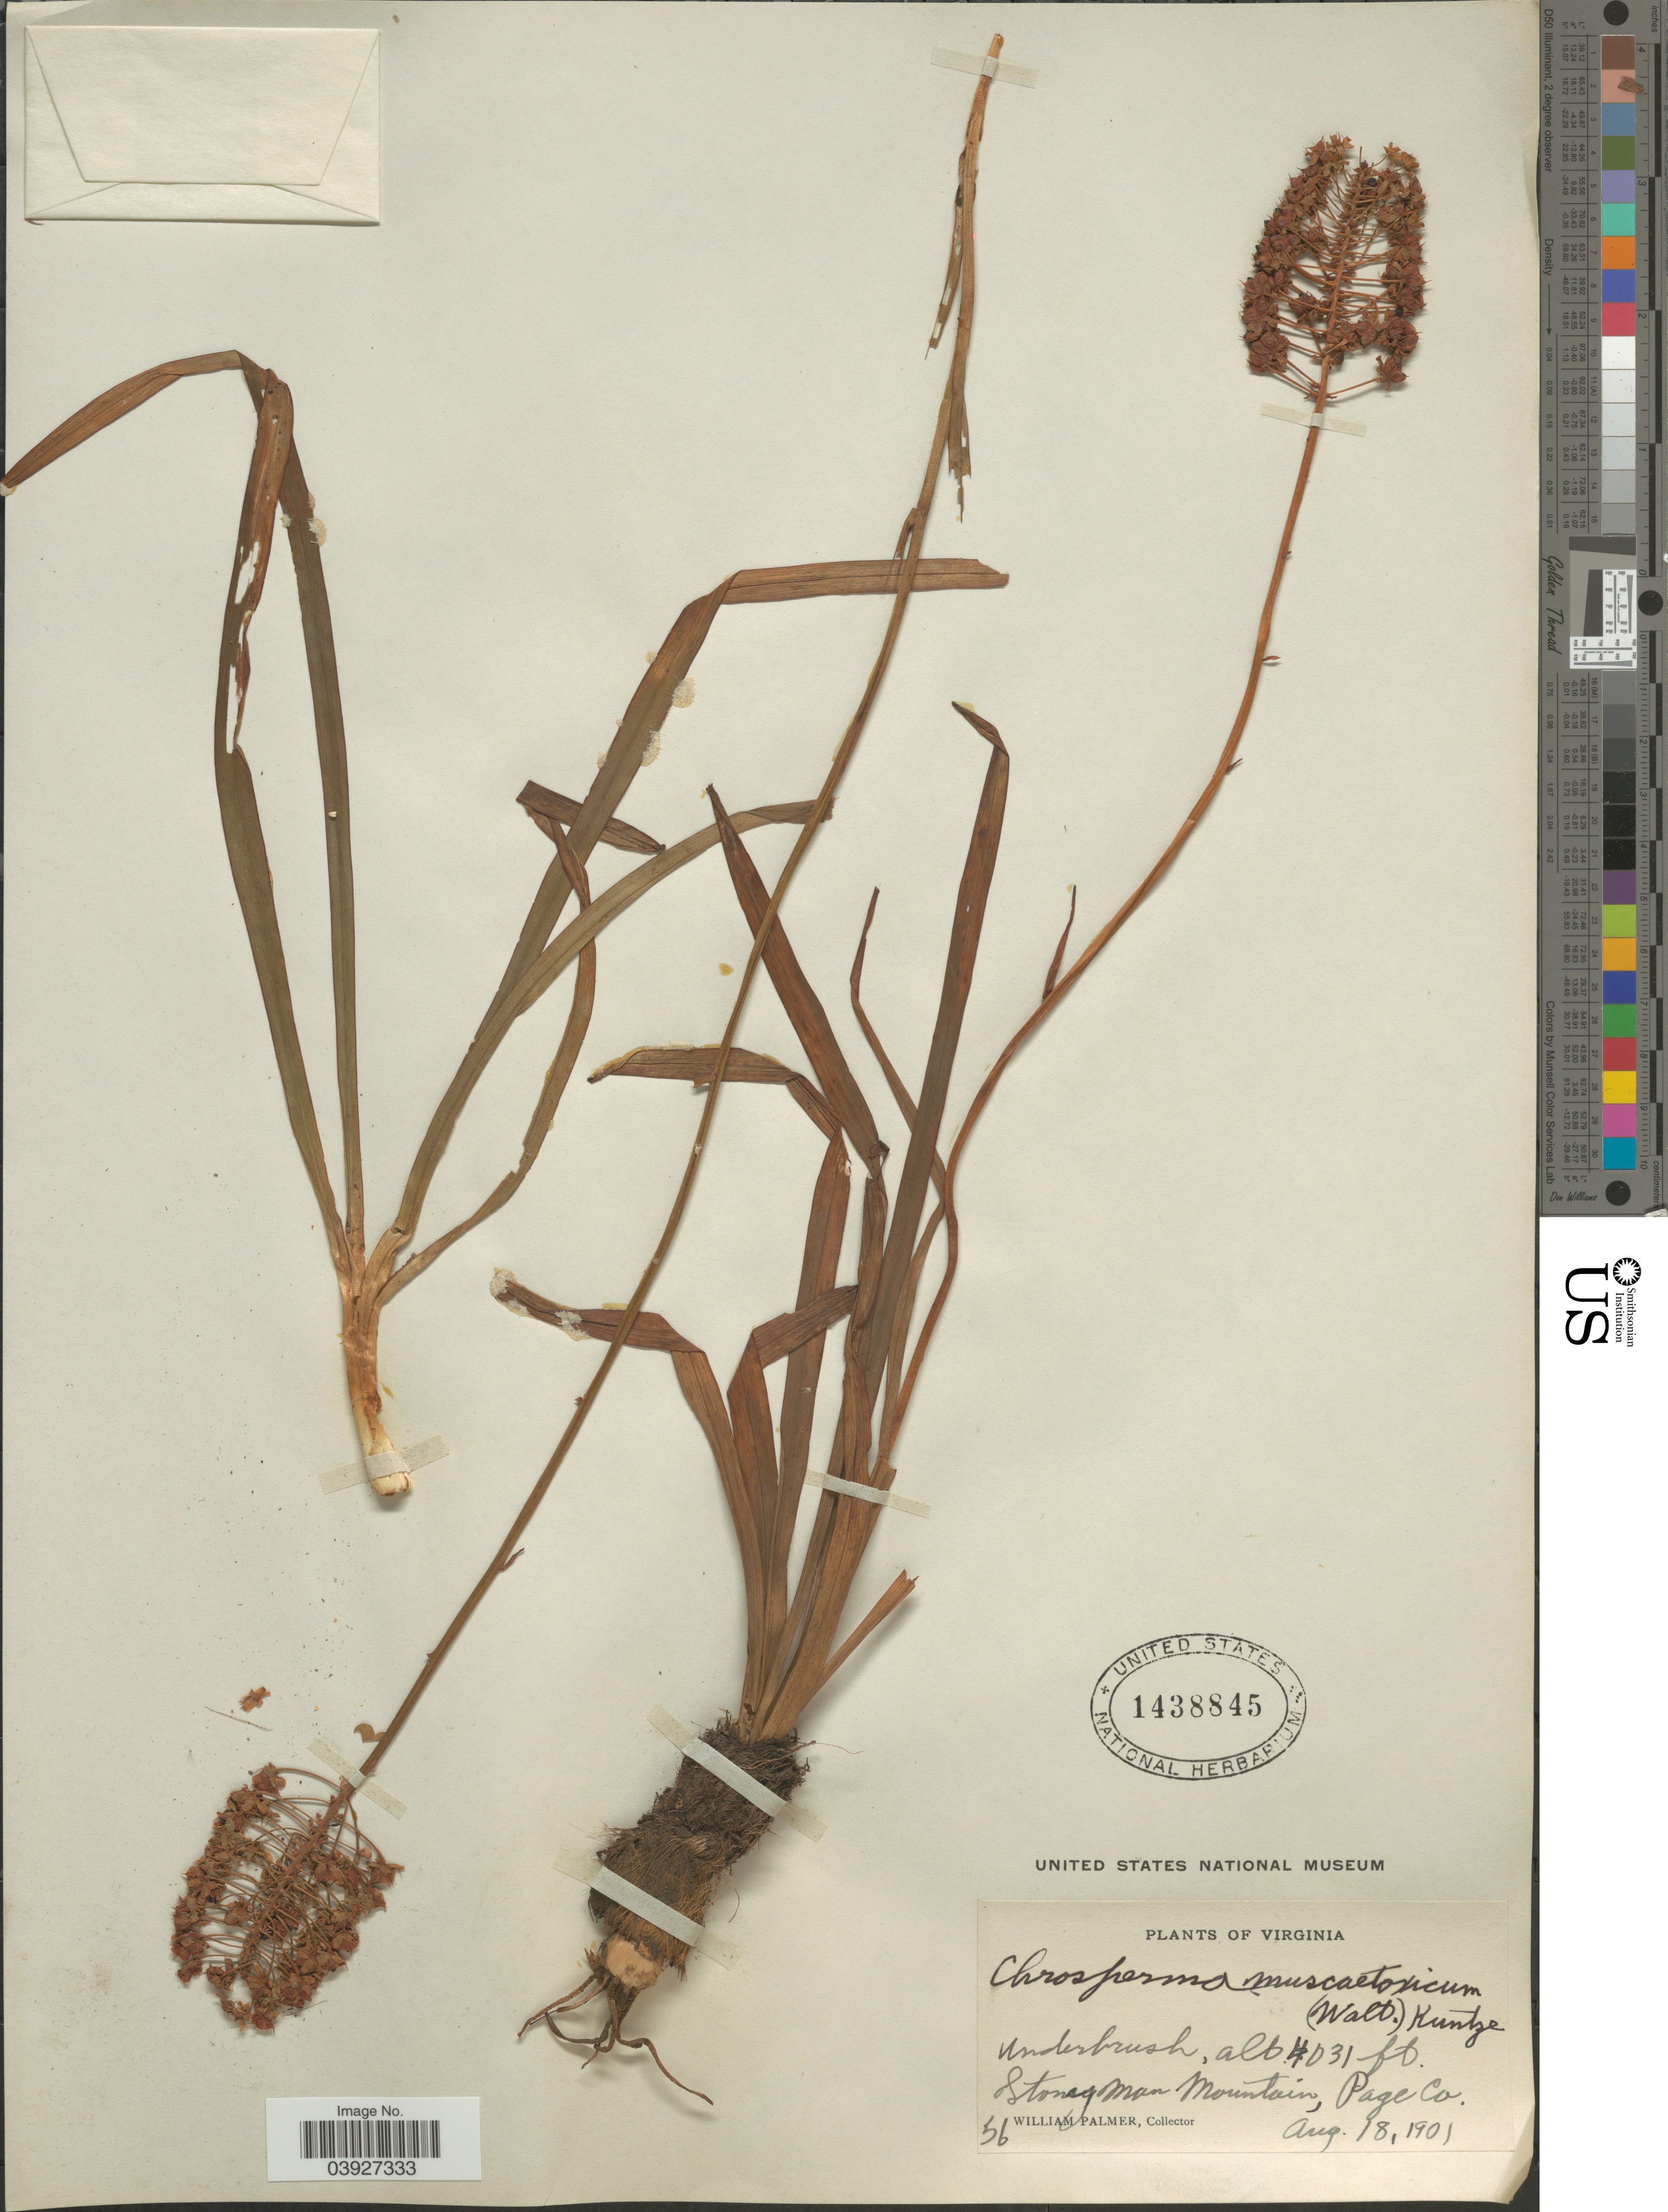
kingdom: Plantae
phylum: Tracheophyta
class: Liliopsida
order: Liliales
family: Melanthiaceae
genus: Amianthium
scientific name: Amianthium muscitoxicum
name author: (Walter) A. Gray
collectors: W. Palmer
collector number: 56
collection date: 1901-08-18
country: United States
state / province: Virginia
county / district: Page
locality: Stoney Man Mountain, Page Co.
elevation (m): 1229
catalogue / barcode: US 1438845